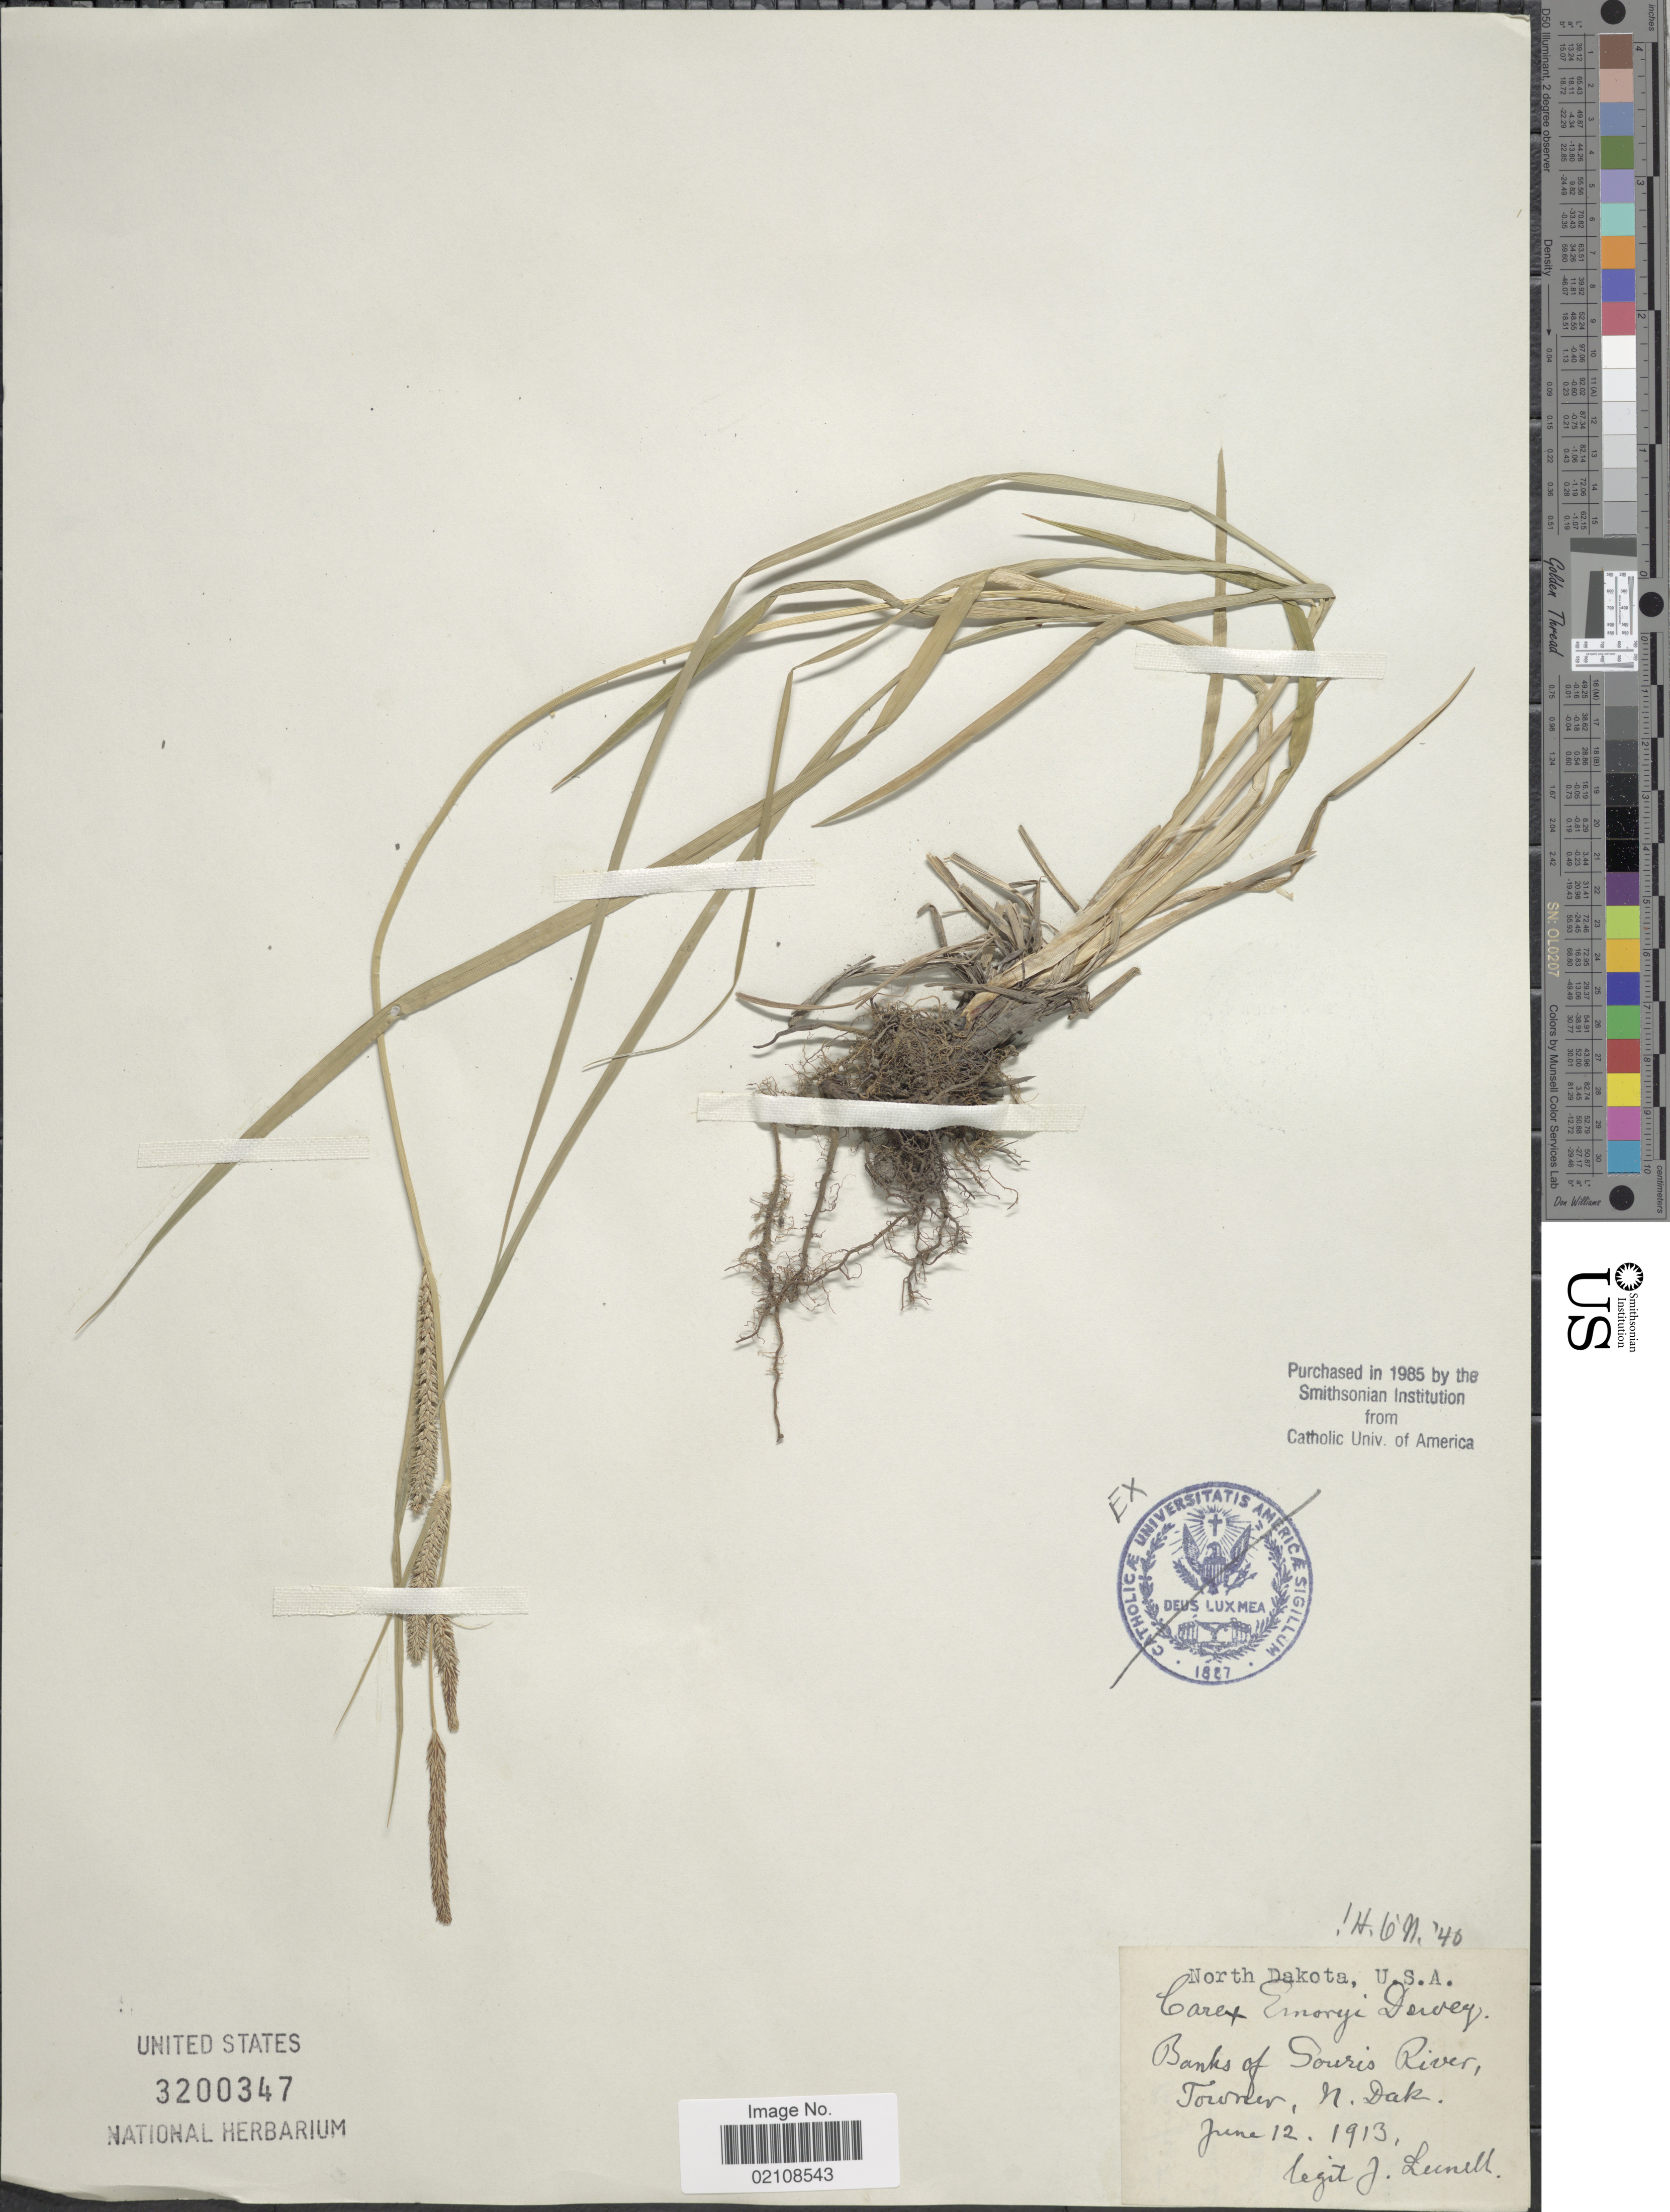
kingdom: Plantae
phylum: Tracheophyta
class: Liliopsida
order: Poales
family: Cyperaceae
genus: Carex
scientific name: Carex emoryi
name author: Dewey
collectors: J. Lunell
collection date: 1913-06-12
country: United States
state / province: North Dakota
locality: Banks of Souris River, Towner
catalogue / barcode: US 3200347